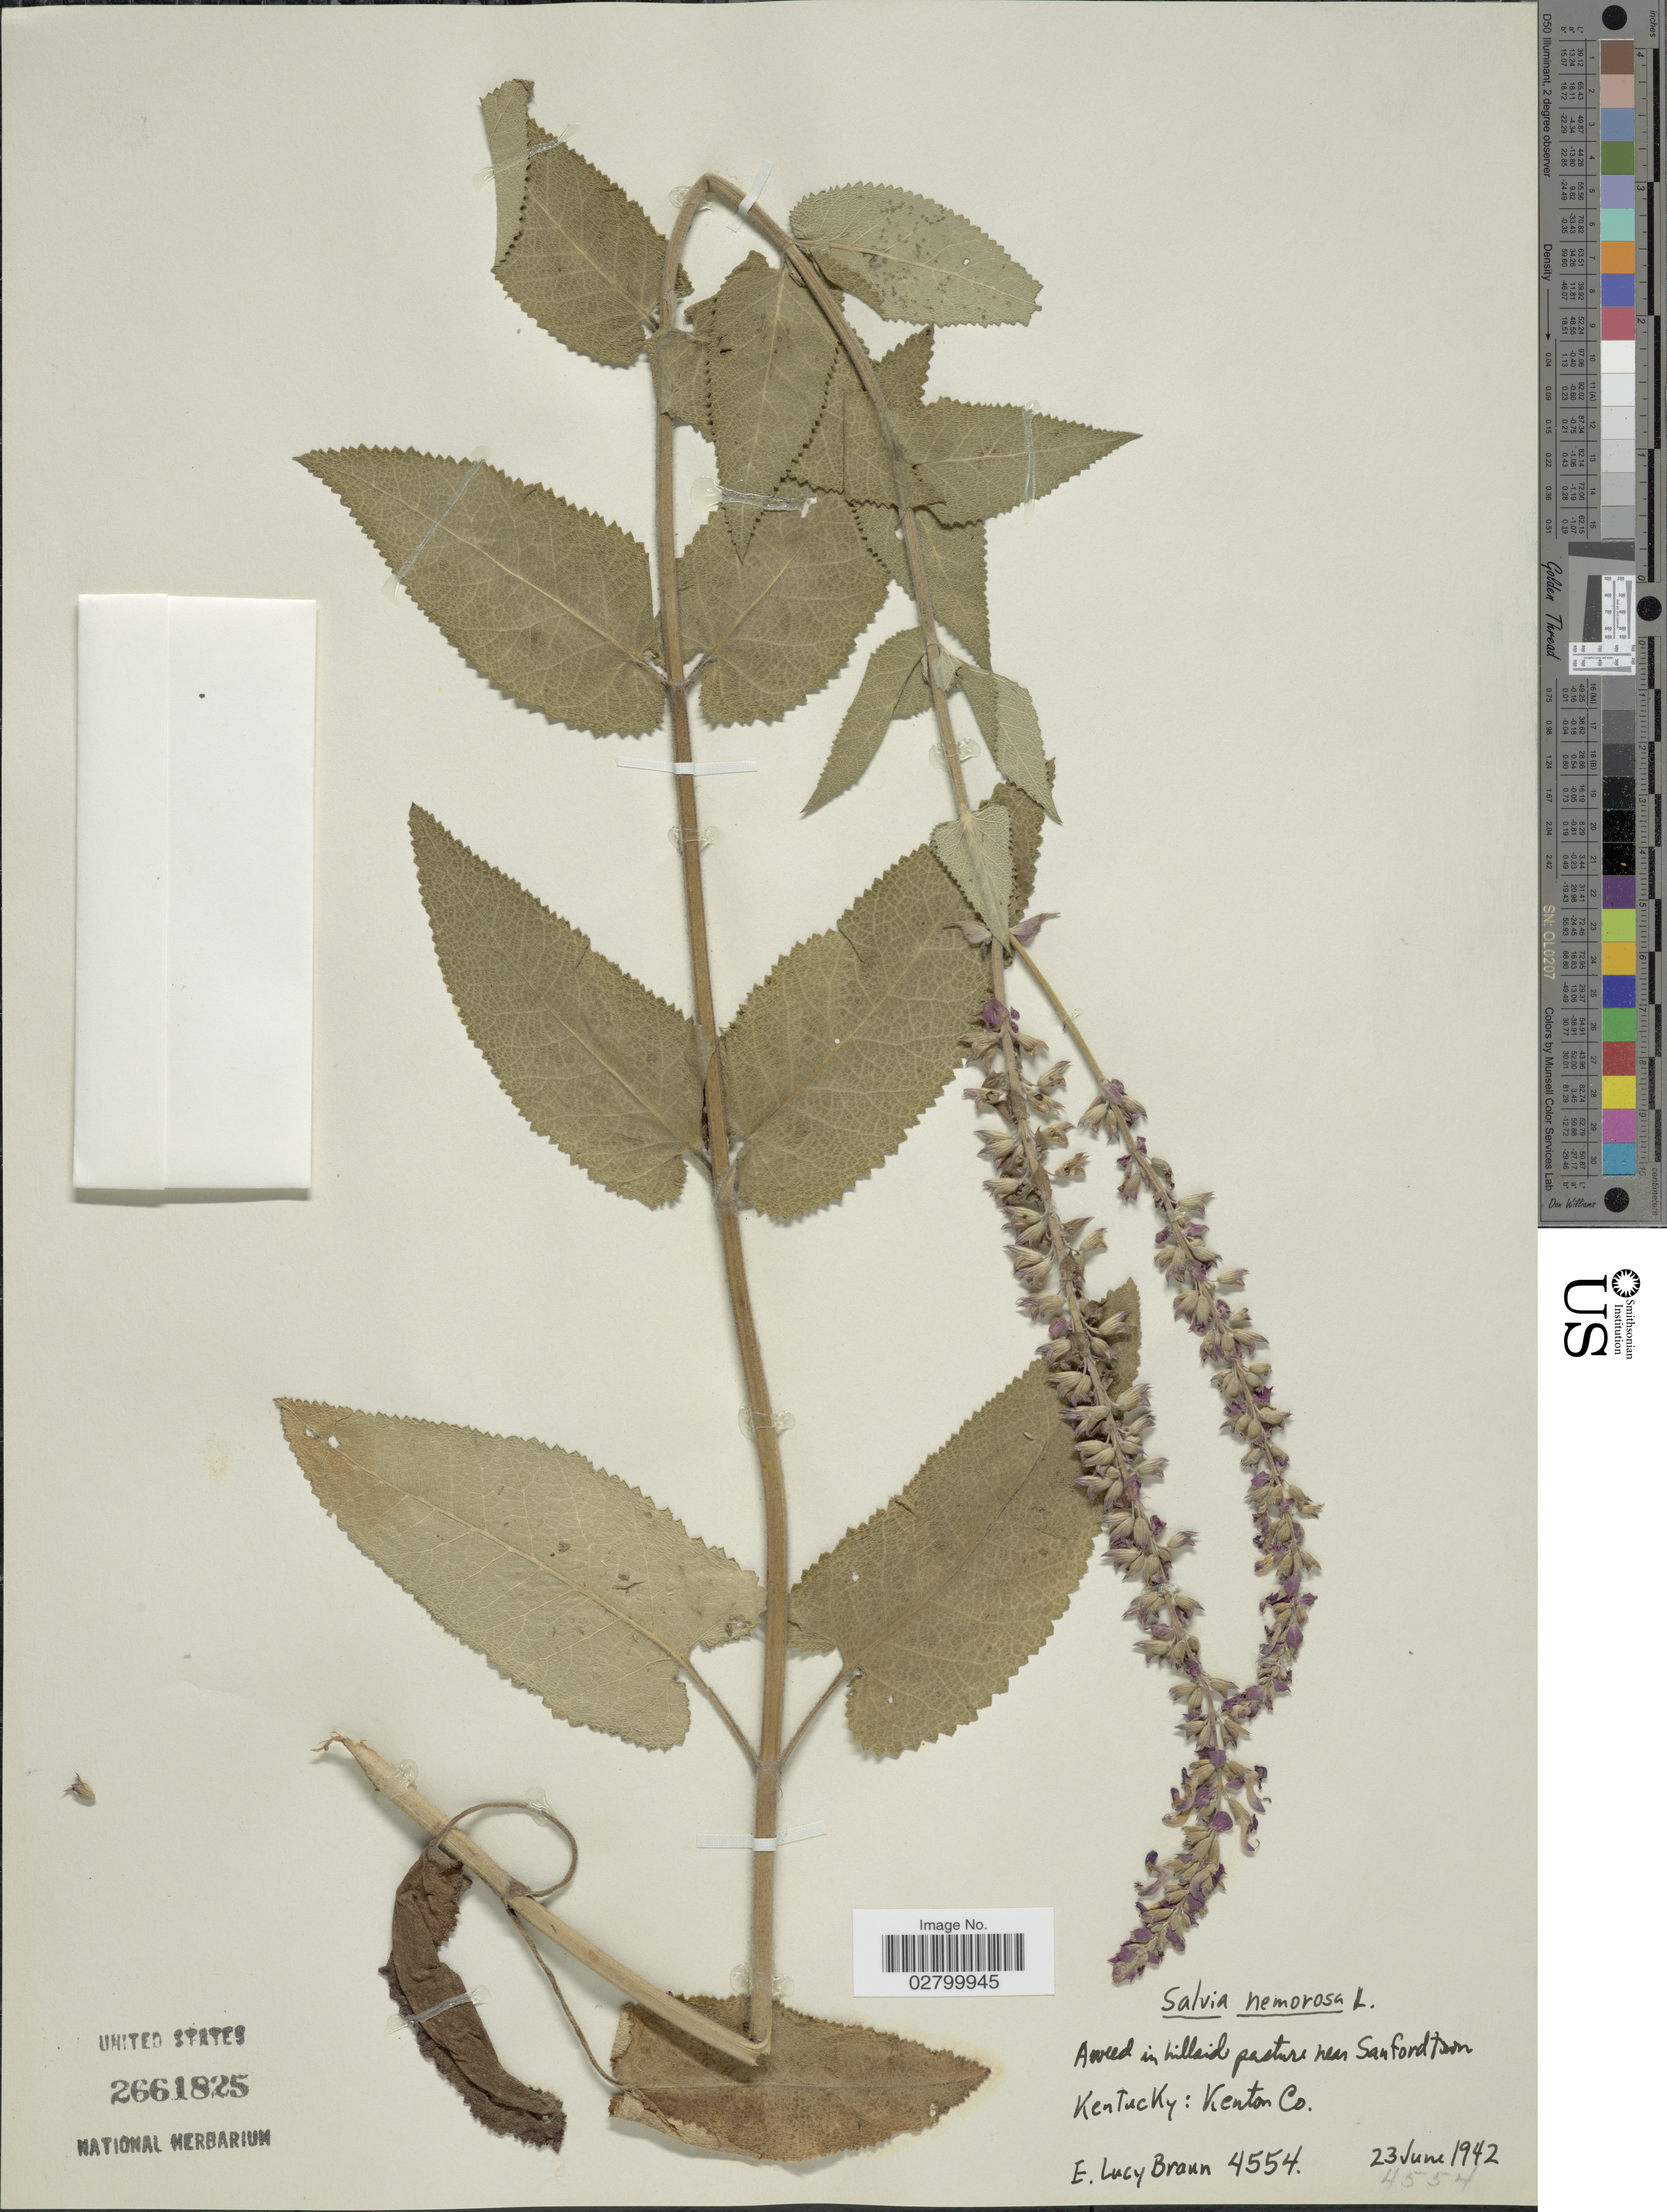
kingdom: Plantae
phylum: Tracheophyta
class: Magnoliopsida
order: Lamiales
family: Lamiaceae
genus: Salvia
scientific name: Salvia nemorosa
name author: L.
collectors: E. L. Braun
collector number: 4554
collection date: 1942-06-23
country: United States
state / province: Kentucky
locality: A weed in hillside pasture near Sanfordtown. Kentucky: Kenton Co.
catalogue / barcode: US 2661825